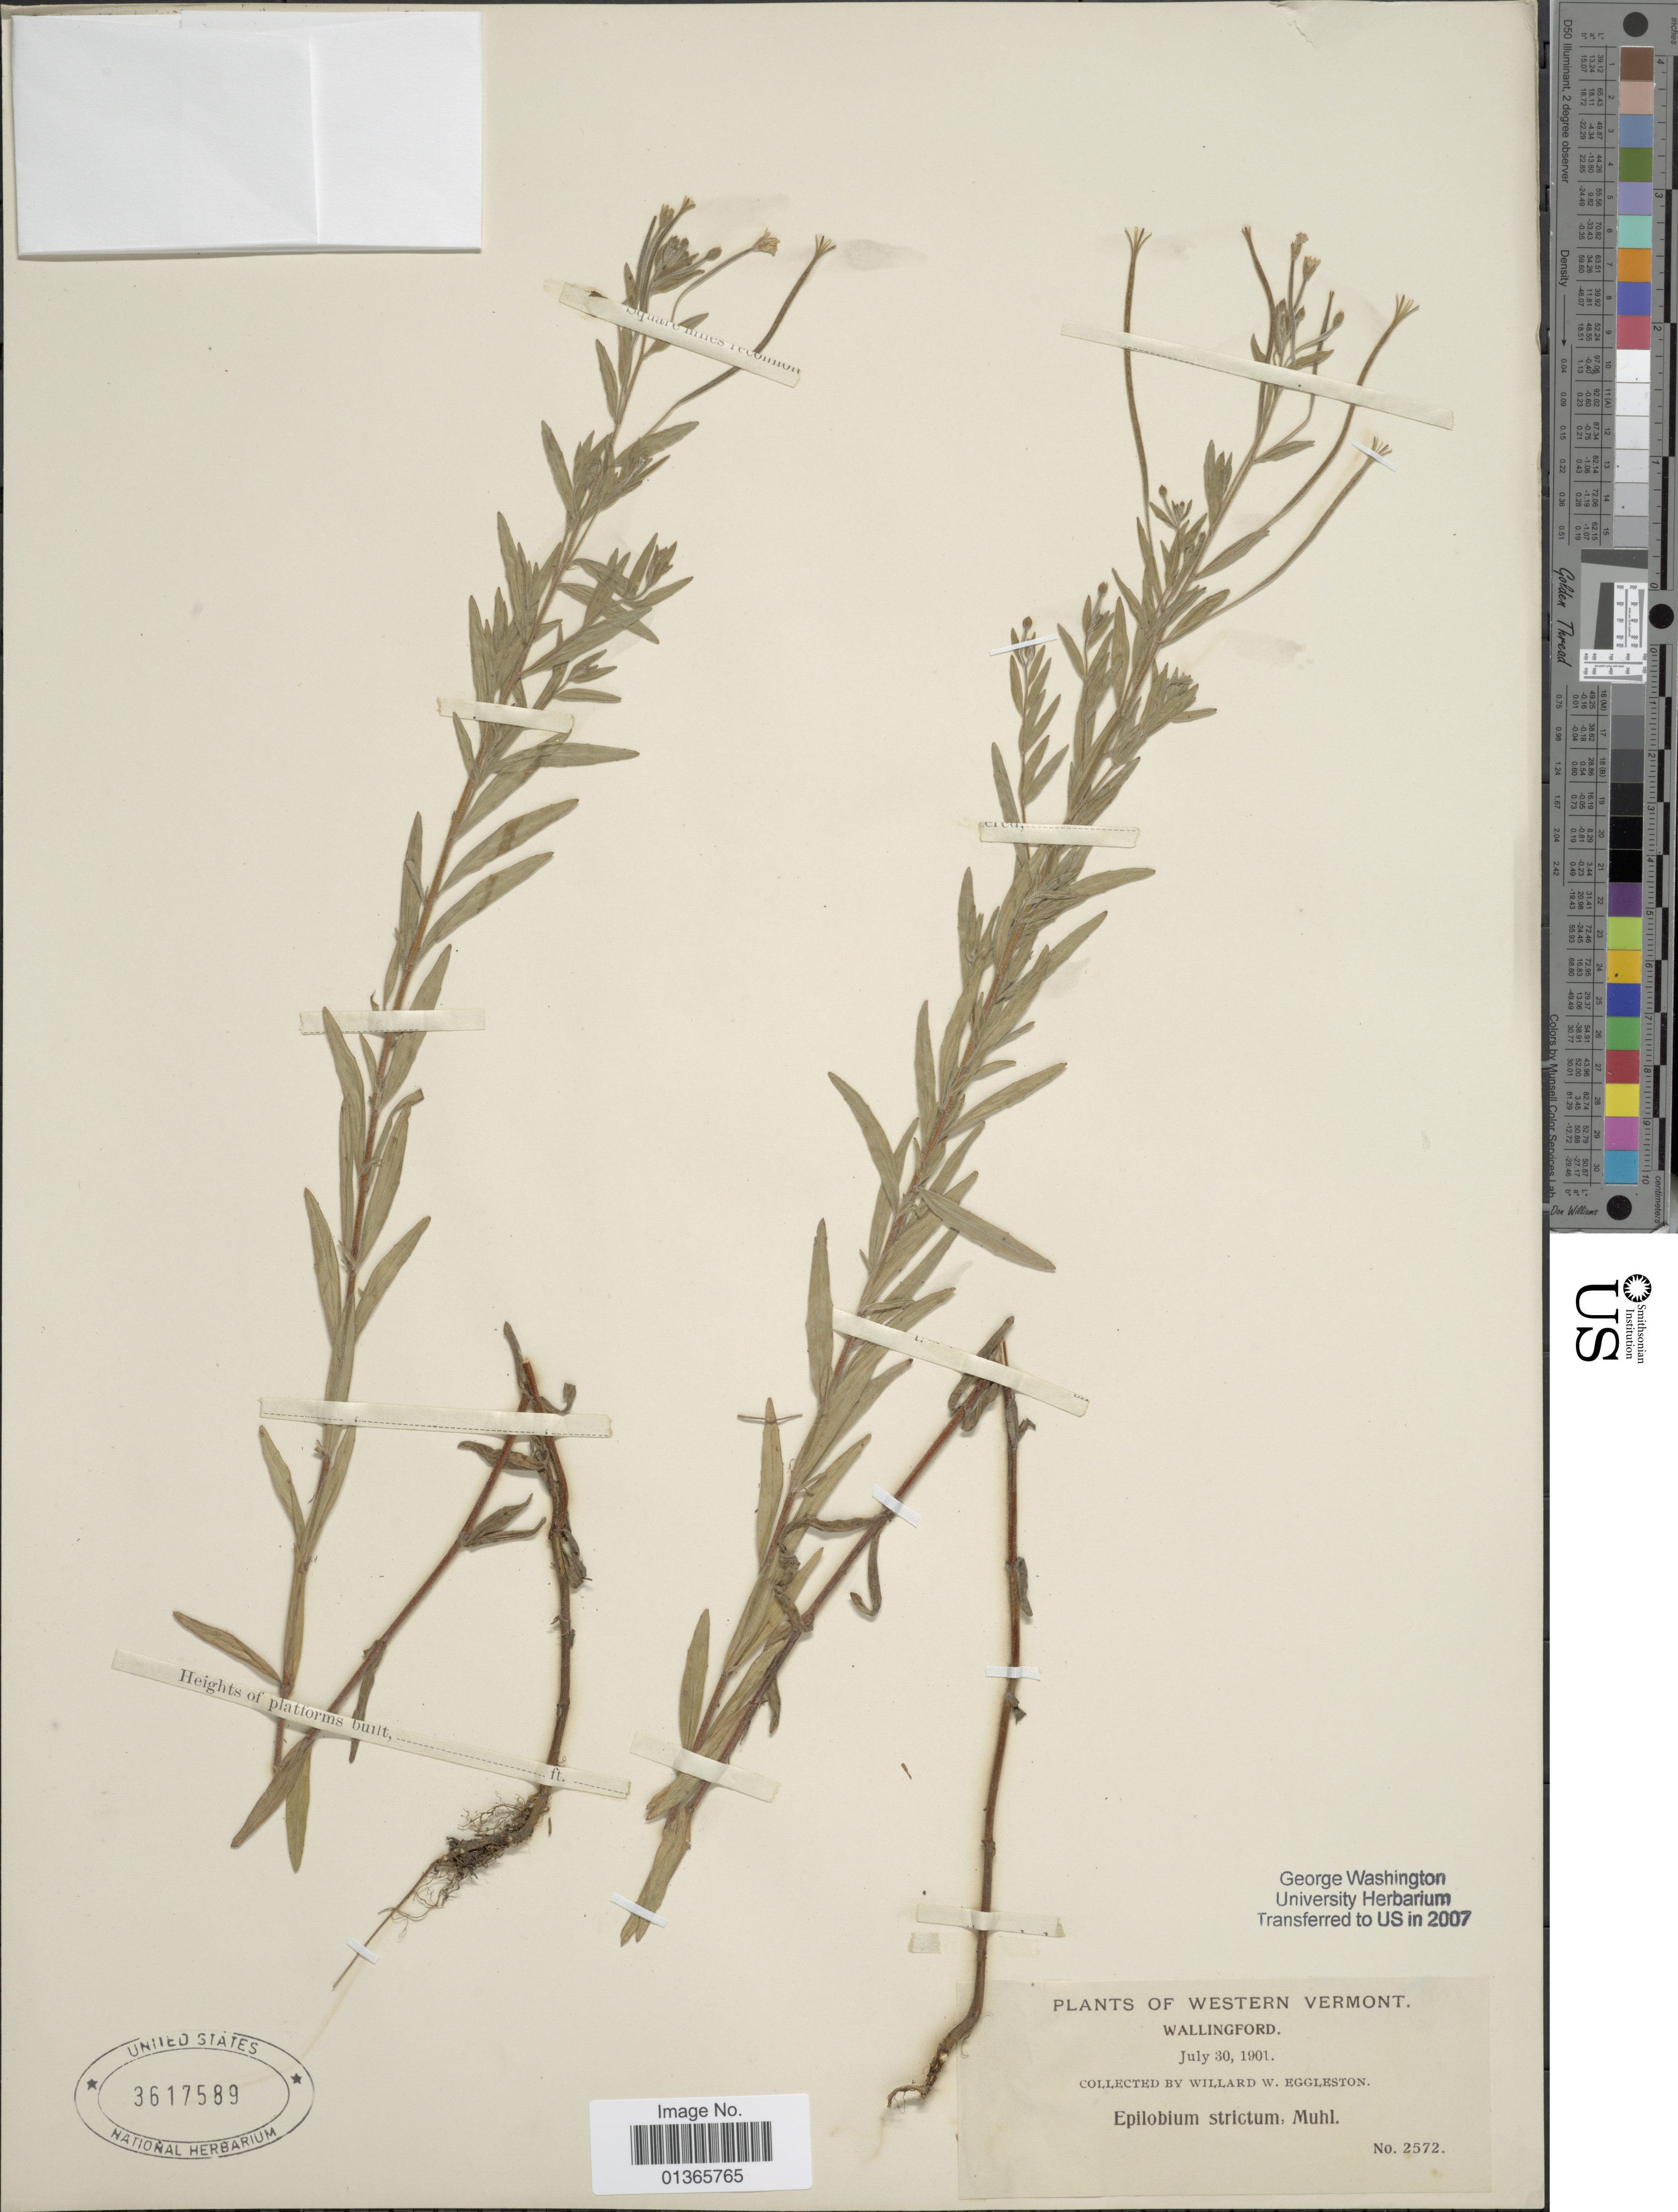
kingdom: Plantae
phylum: Tracheophyta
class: Magnoliopsida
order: Myrtales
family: Onagraceae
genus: Epilobium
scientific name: Epilobium strictum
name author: Muhl.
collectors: W. W. Eggleston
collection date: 1901-07-30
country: United States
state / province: Vermont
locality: Western Vermont. Wallingford.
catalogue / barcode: US 3617589